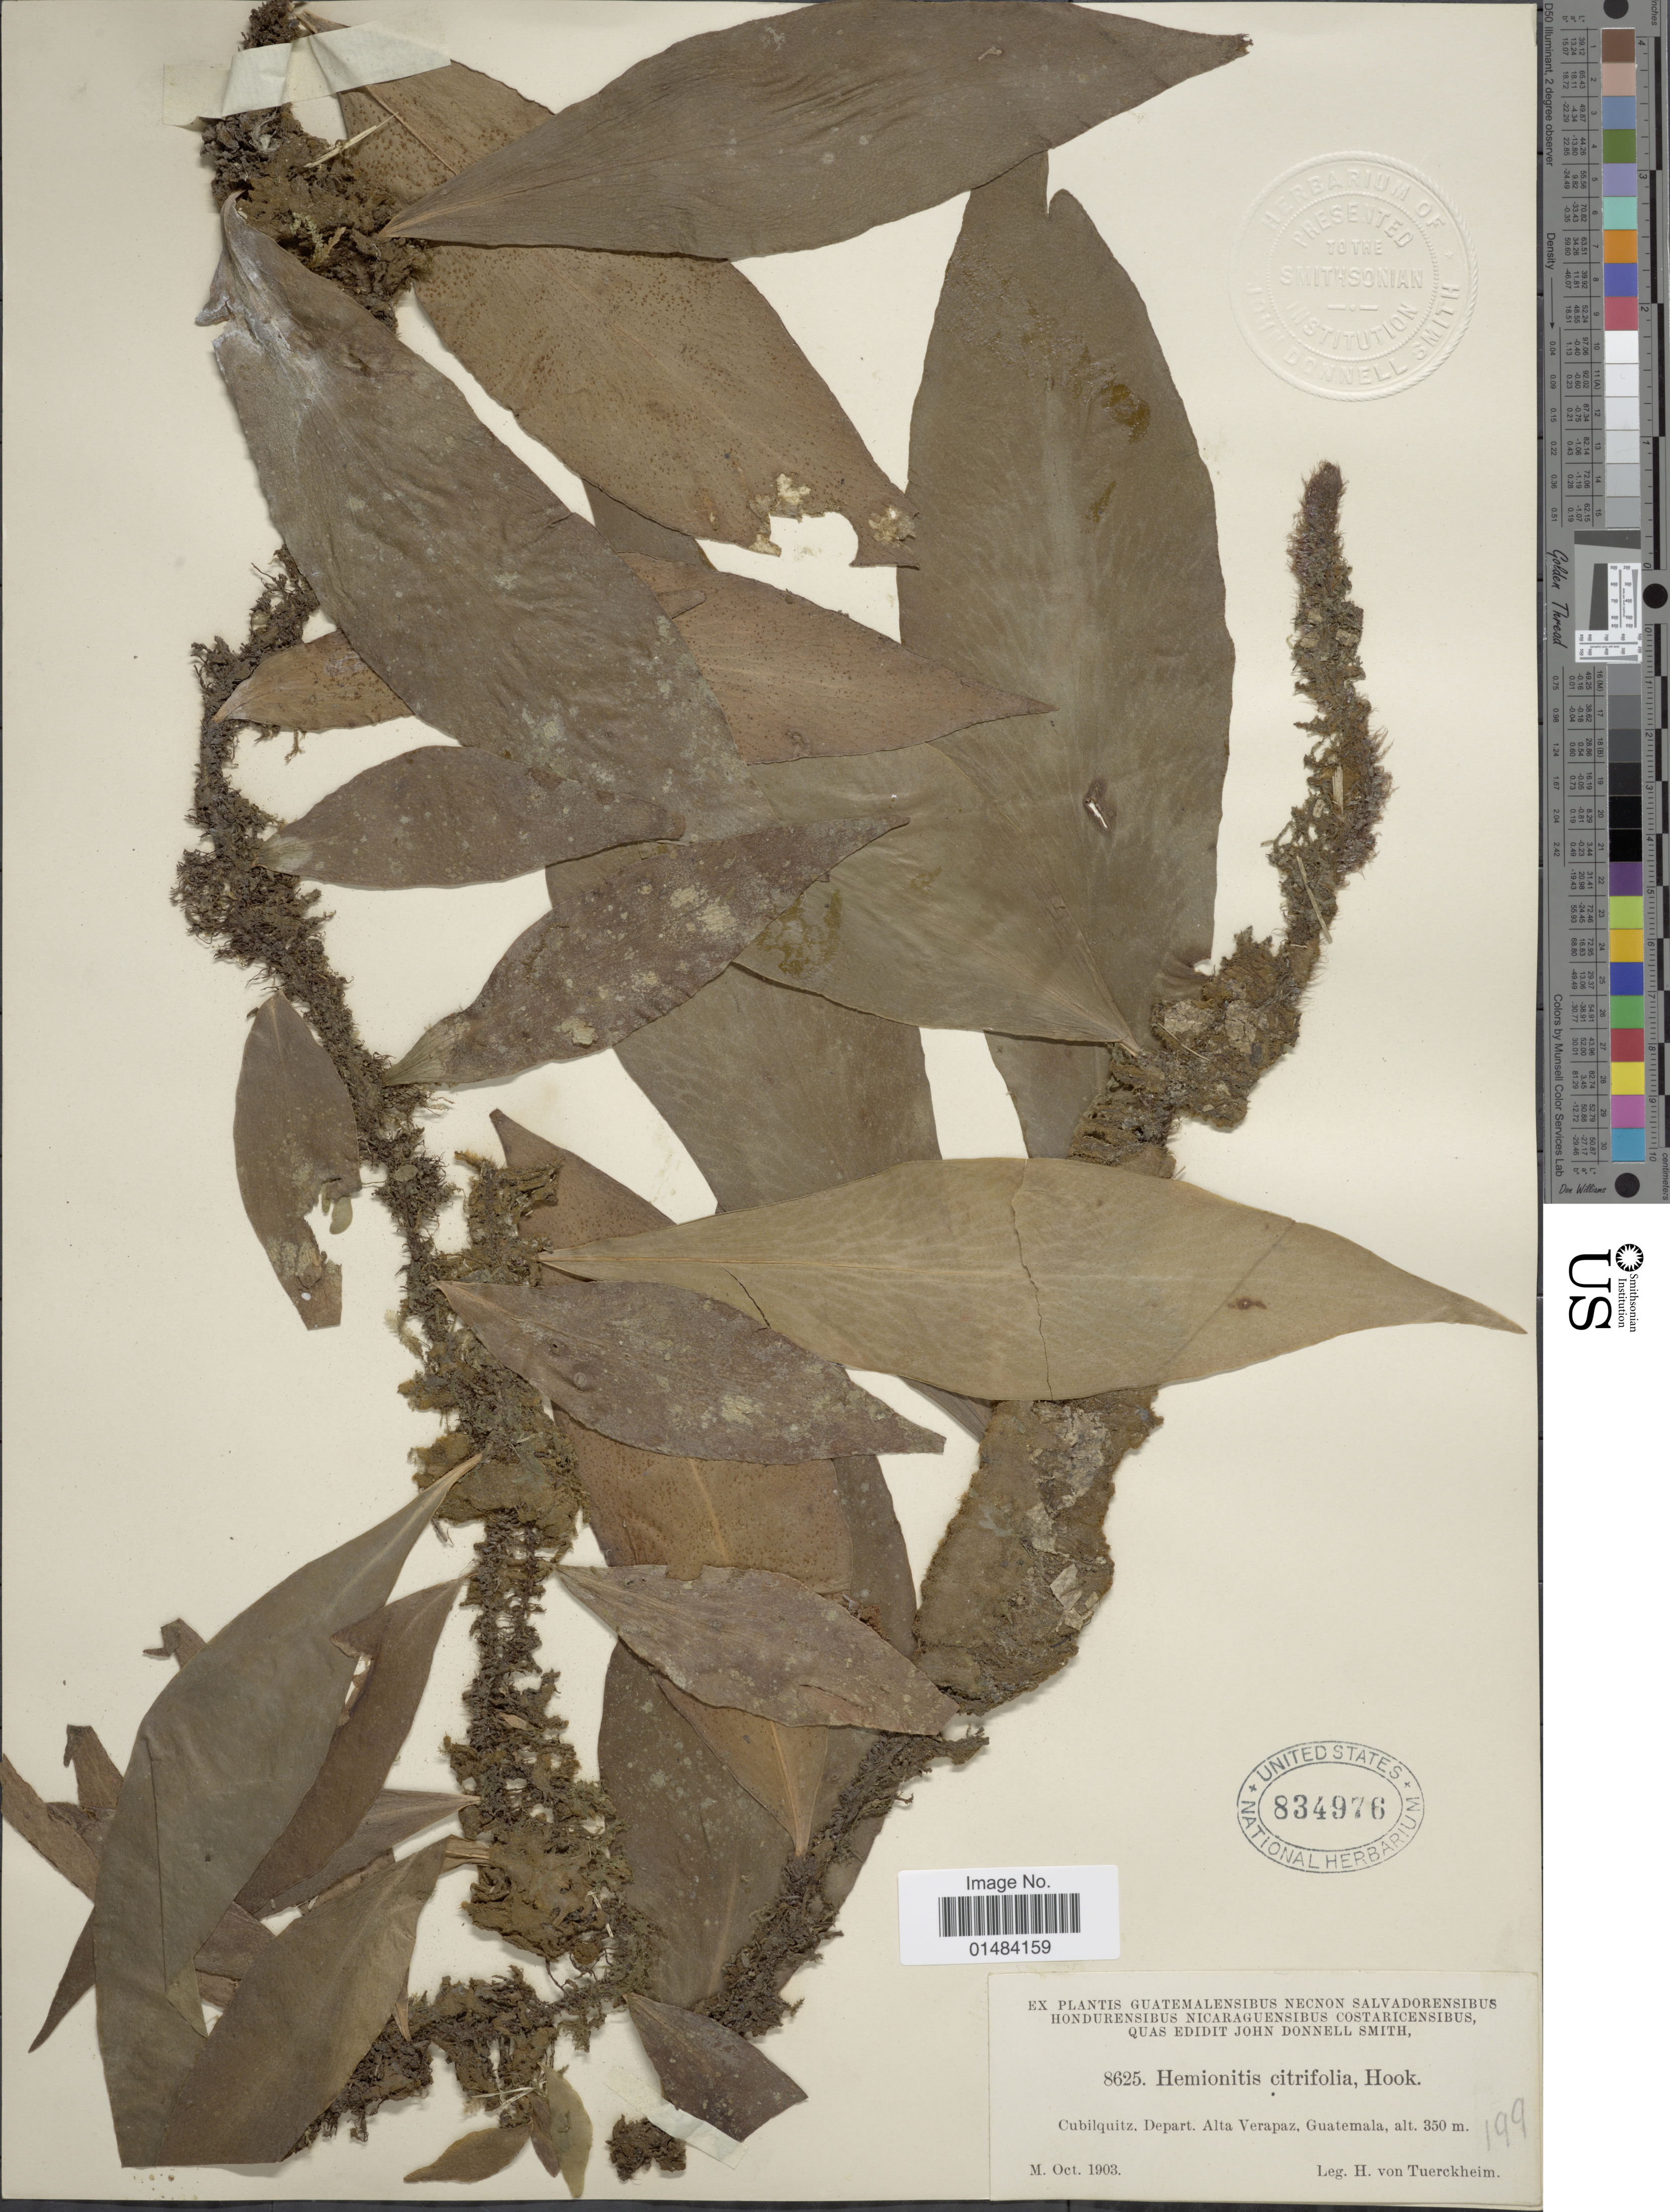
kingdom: Plantae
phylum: Tracheophyta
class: Polypodiopsida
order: Polypodiales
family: Pteridaceae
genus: Anetium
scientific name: Anetium citrifolium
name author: (L.) Splitg.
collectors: H. von Tuerckheim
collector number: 8625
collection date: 1903-10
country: Guatemala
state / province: Alta Verapaz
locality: Cubilquitz. Dept. Alta Verpaz, Guatemala.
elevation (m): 350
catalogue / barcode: US 834976